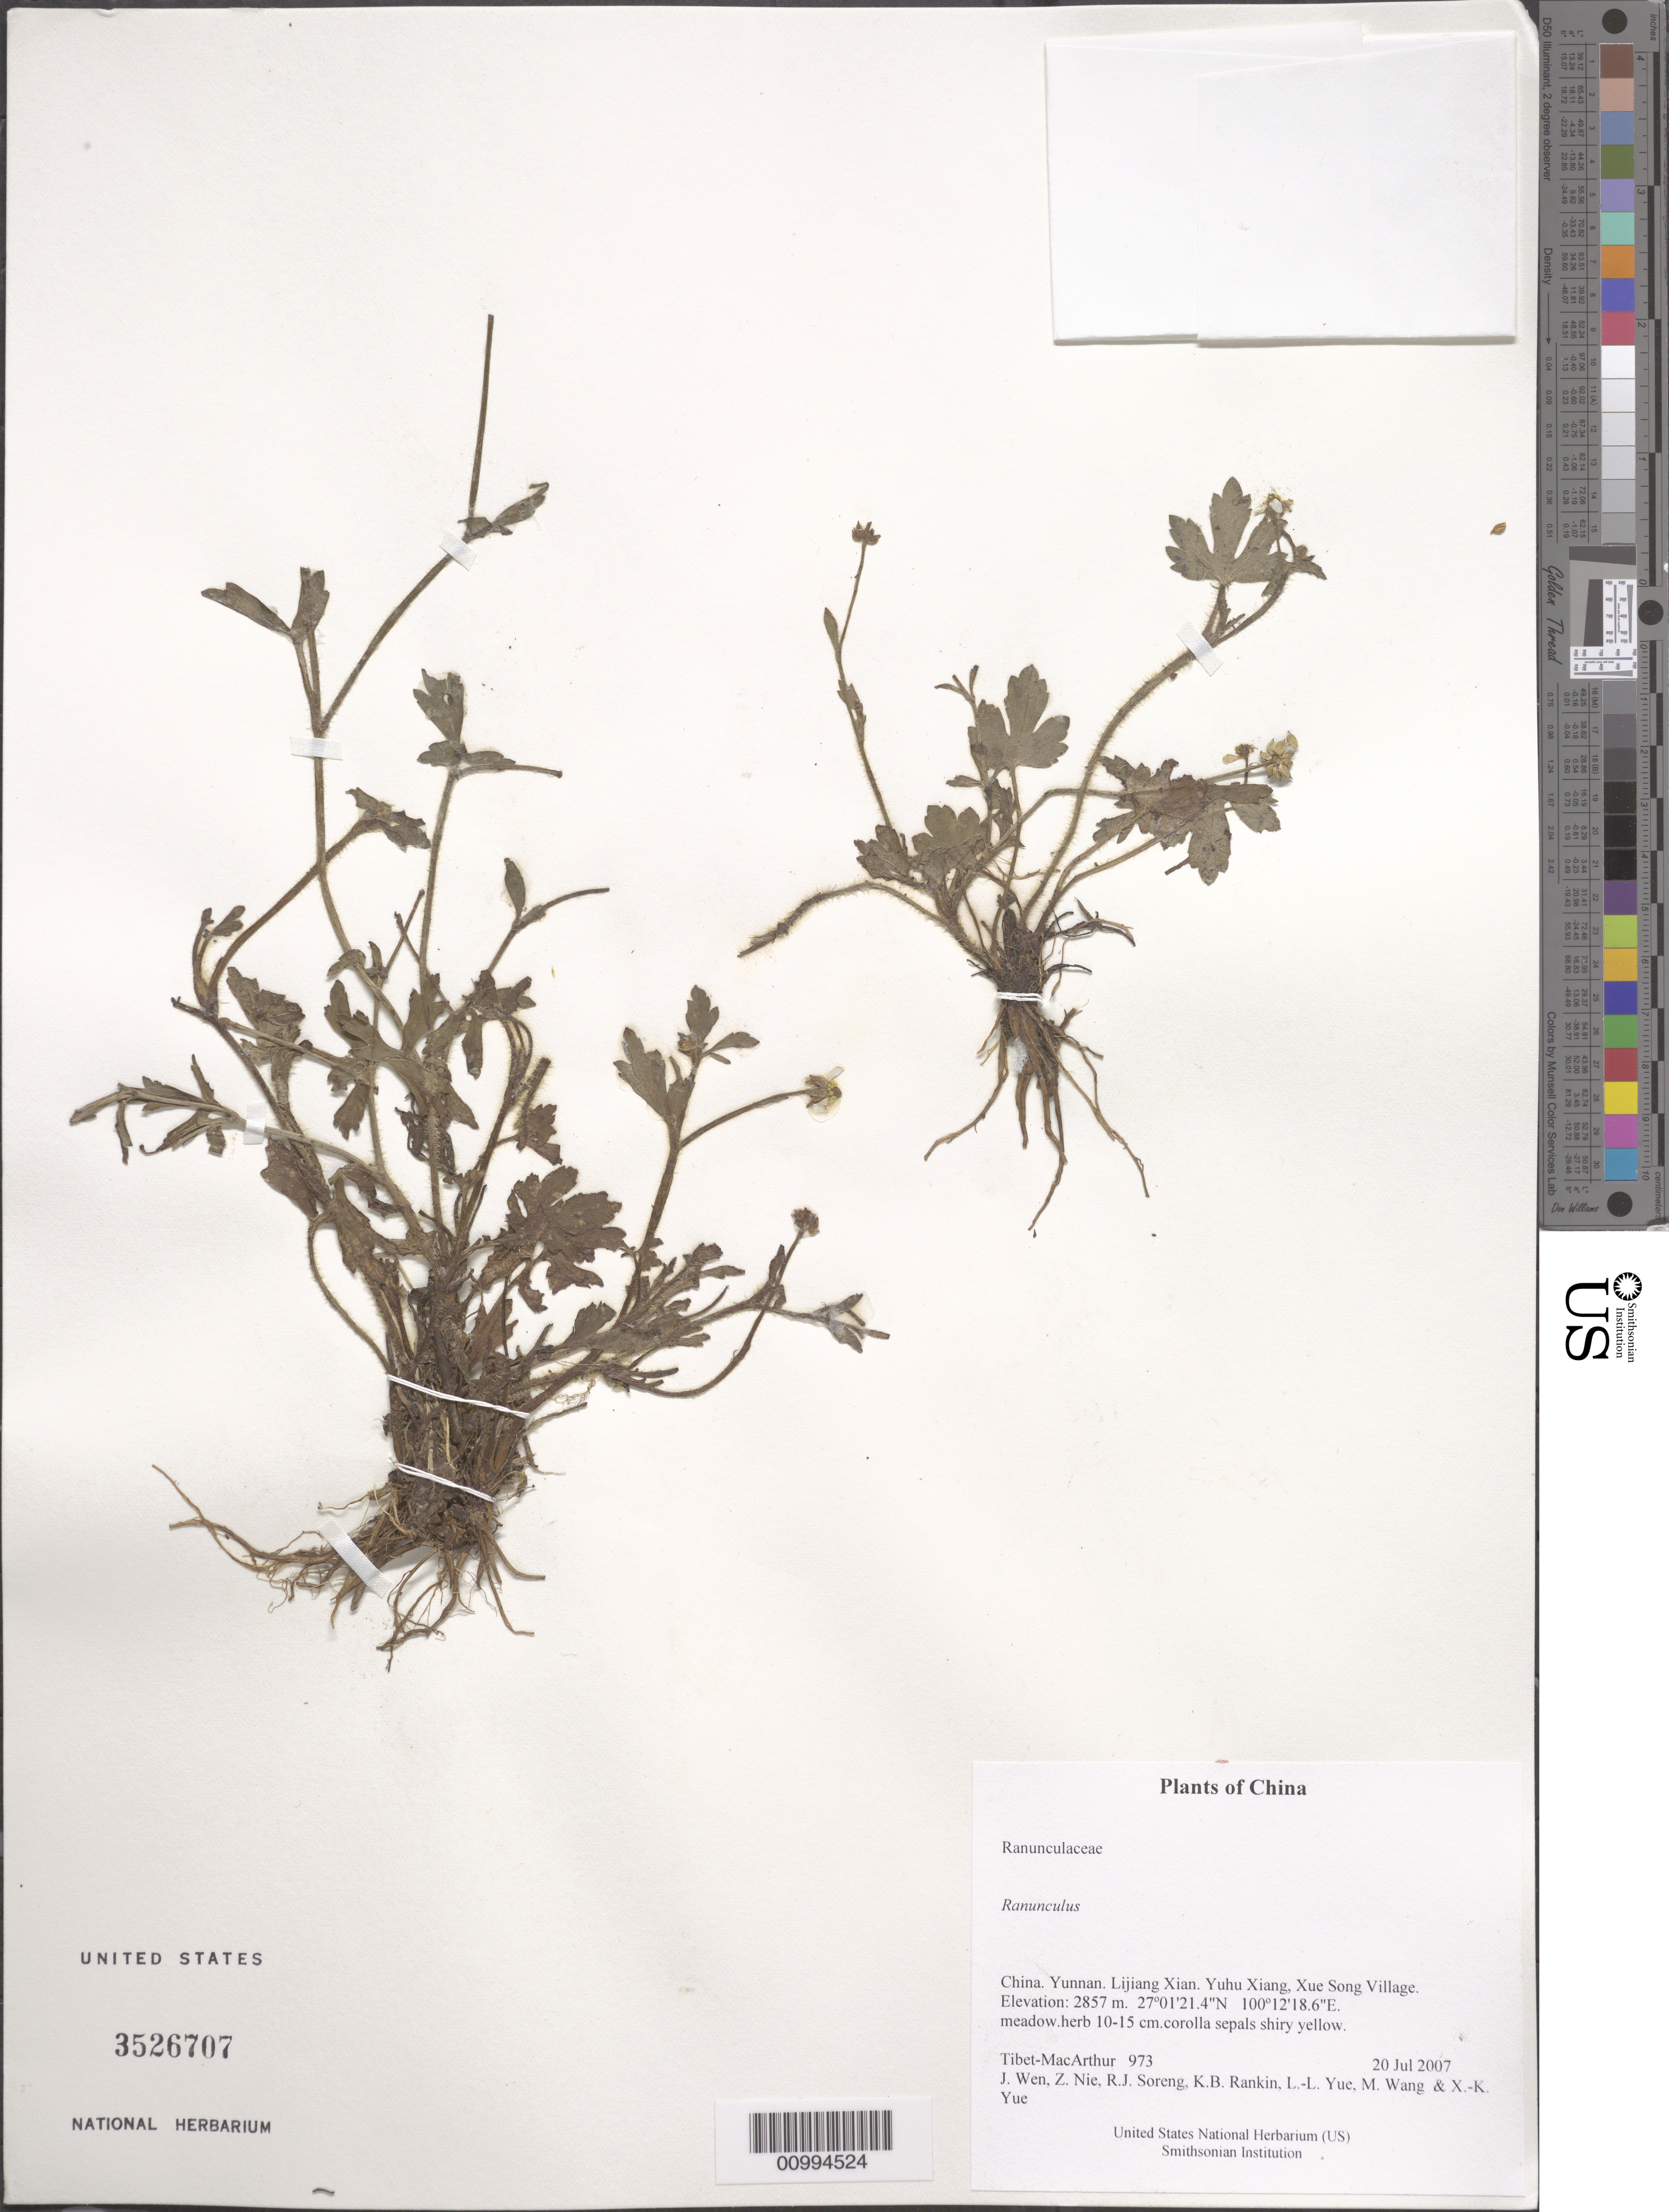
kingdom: Plantae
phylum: Tracheophyta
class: Magnoliopsida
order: Ranunculales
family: Ranunculaceae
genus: Ranunculus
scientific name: Ranunculus sp.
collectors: Tibet-MacArthur, J. Wen, Z. Nie, R. J. Soreng, K. Rankin, L. Yue, M. Wang & X. Yue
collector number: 973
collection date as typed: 20 Jul 2007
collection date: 2007-07-20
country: China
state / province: Yunnan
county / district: Lijiang Xian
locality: Yuhu Xiang, Xue Song Village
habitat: meadow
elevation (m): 2857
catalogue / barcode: US 3526707